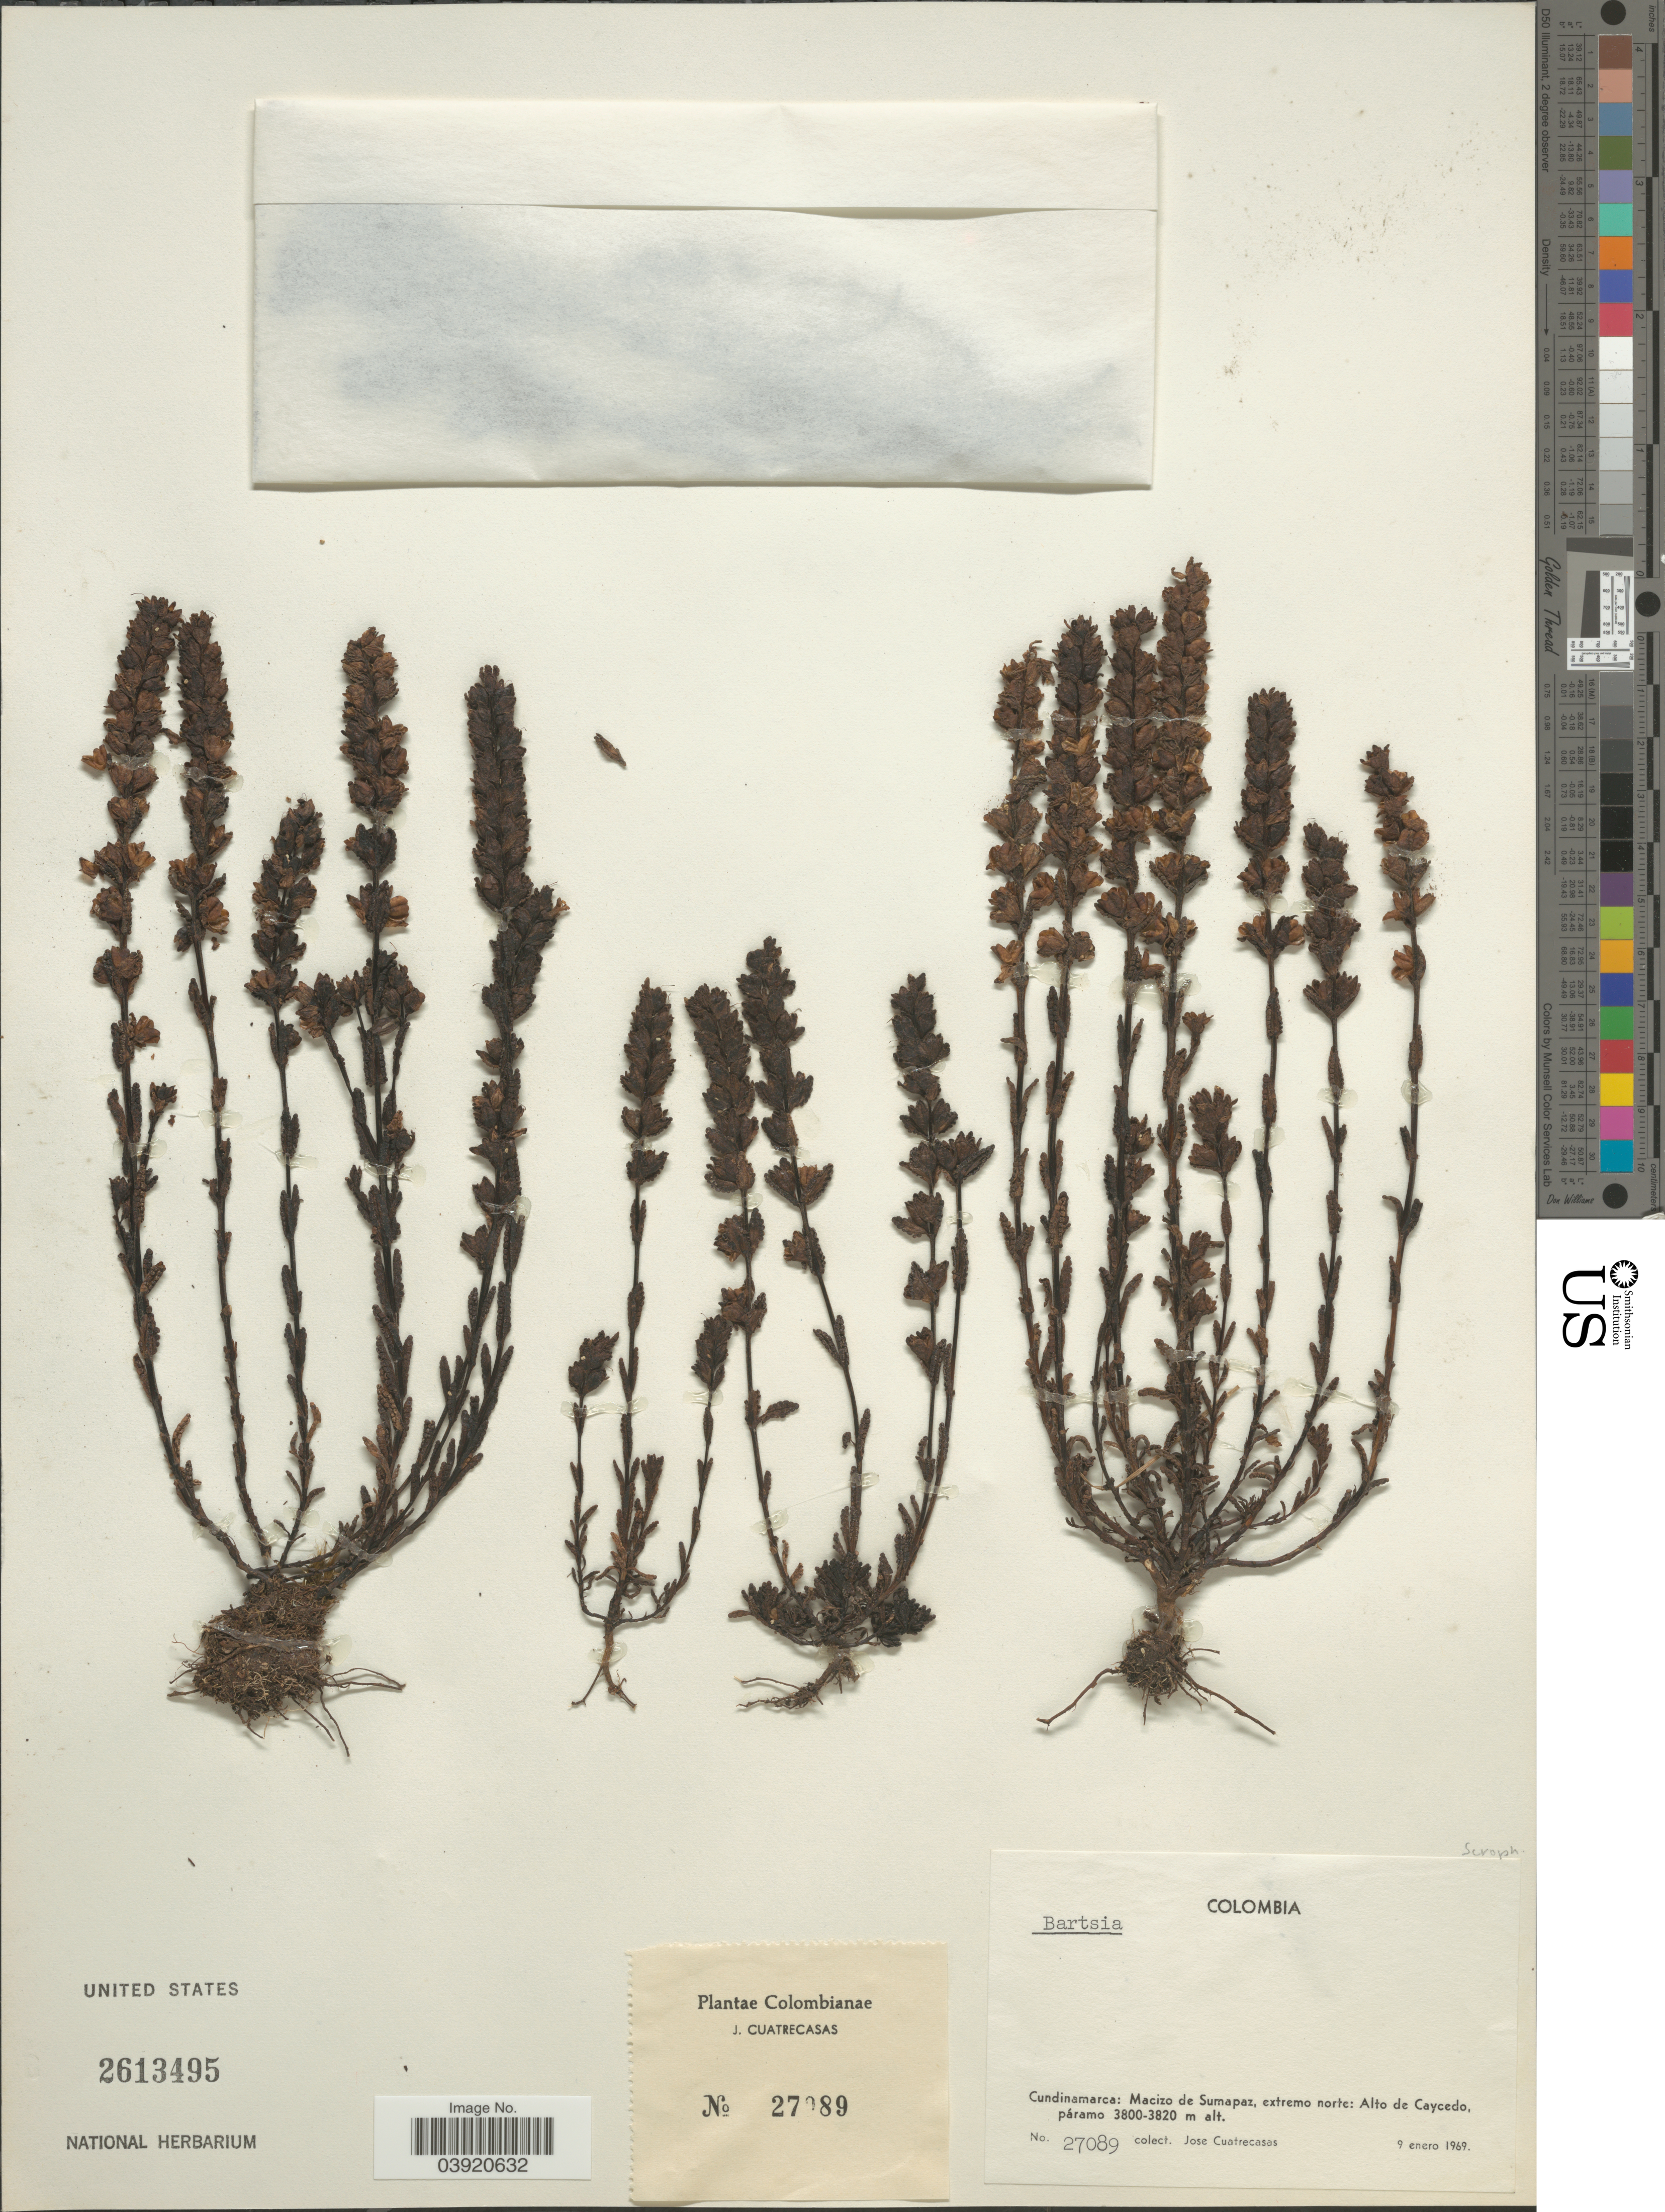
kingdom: Plantae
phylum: Tracheophyta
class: Magnoliopsida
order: Lamiales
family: Orobanchaceae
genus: Bartsia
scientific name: Bartsia sp.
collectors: J. Cuatrecasas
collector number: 27089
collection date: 1969-01-09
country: Colombia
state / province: Cundinamarca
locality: Macizo de Sumapaz, extremo norte: Alto de Caycedo, páramo.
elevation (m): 3800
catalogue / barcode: US 2613495